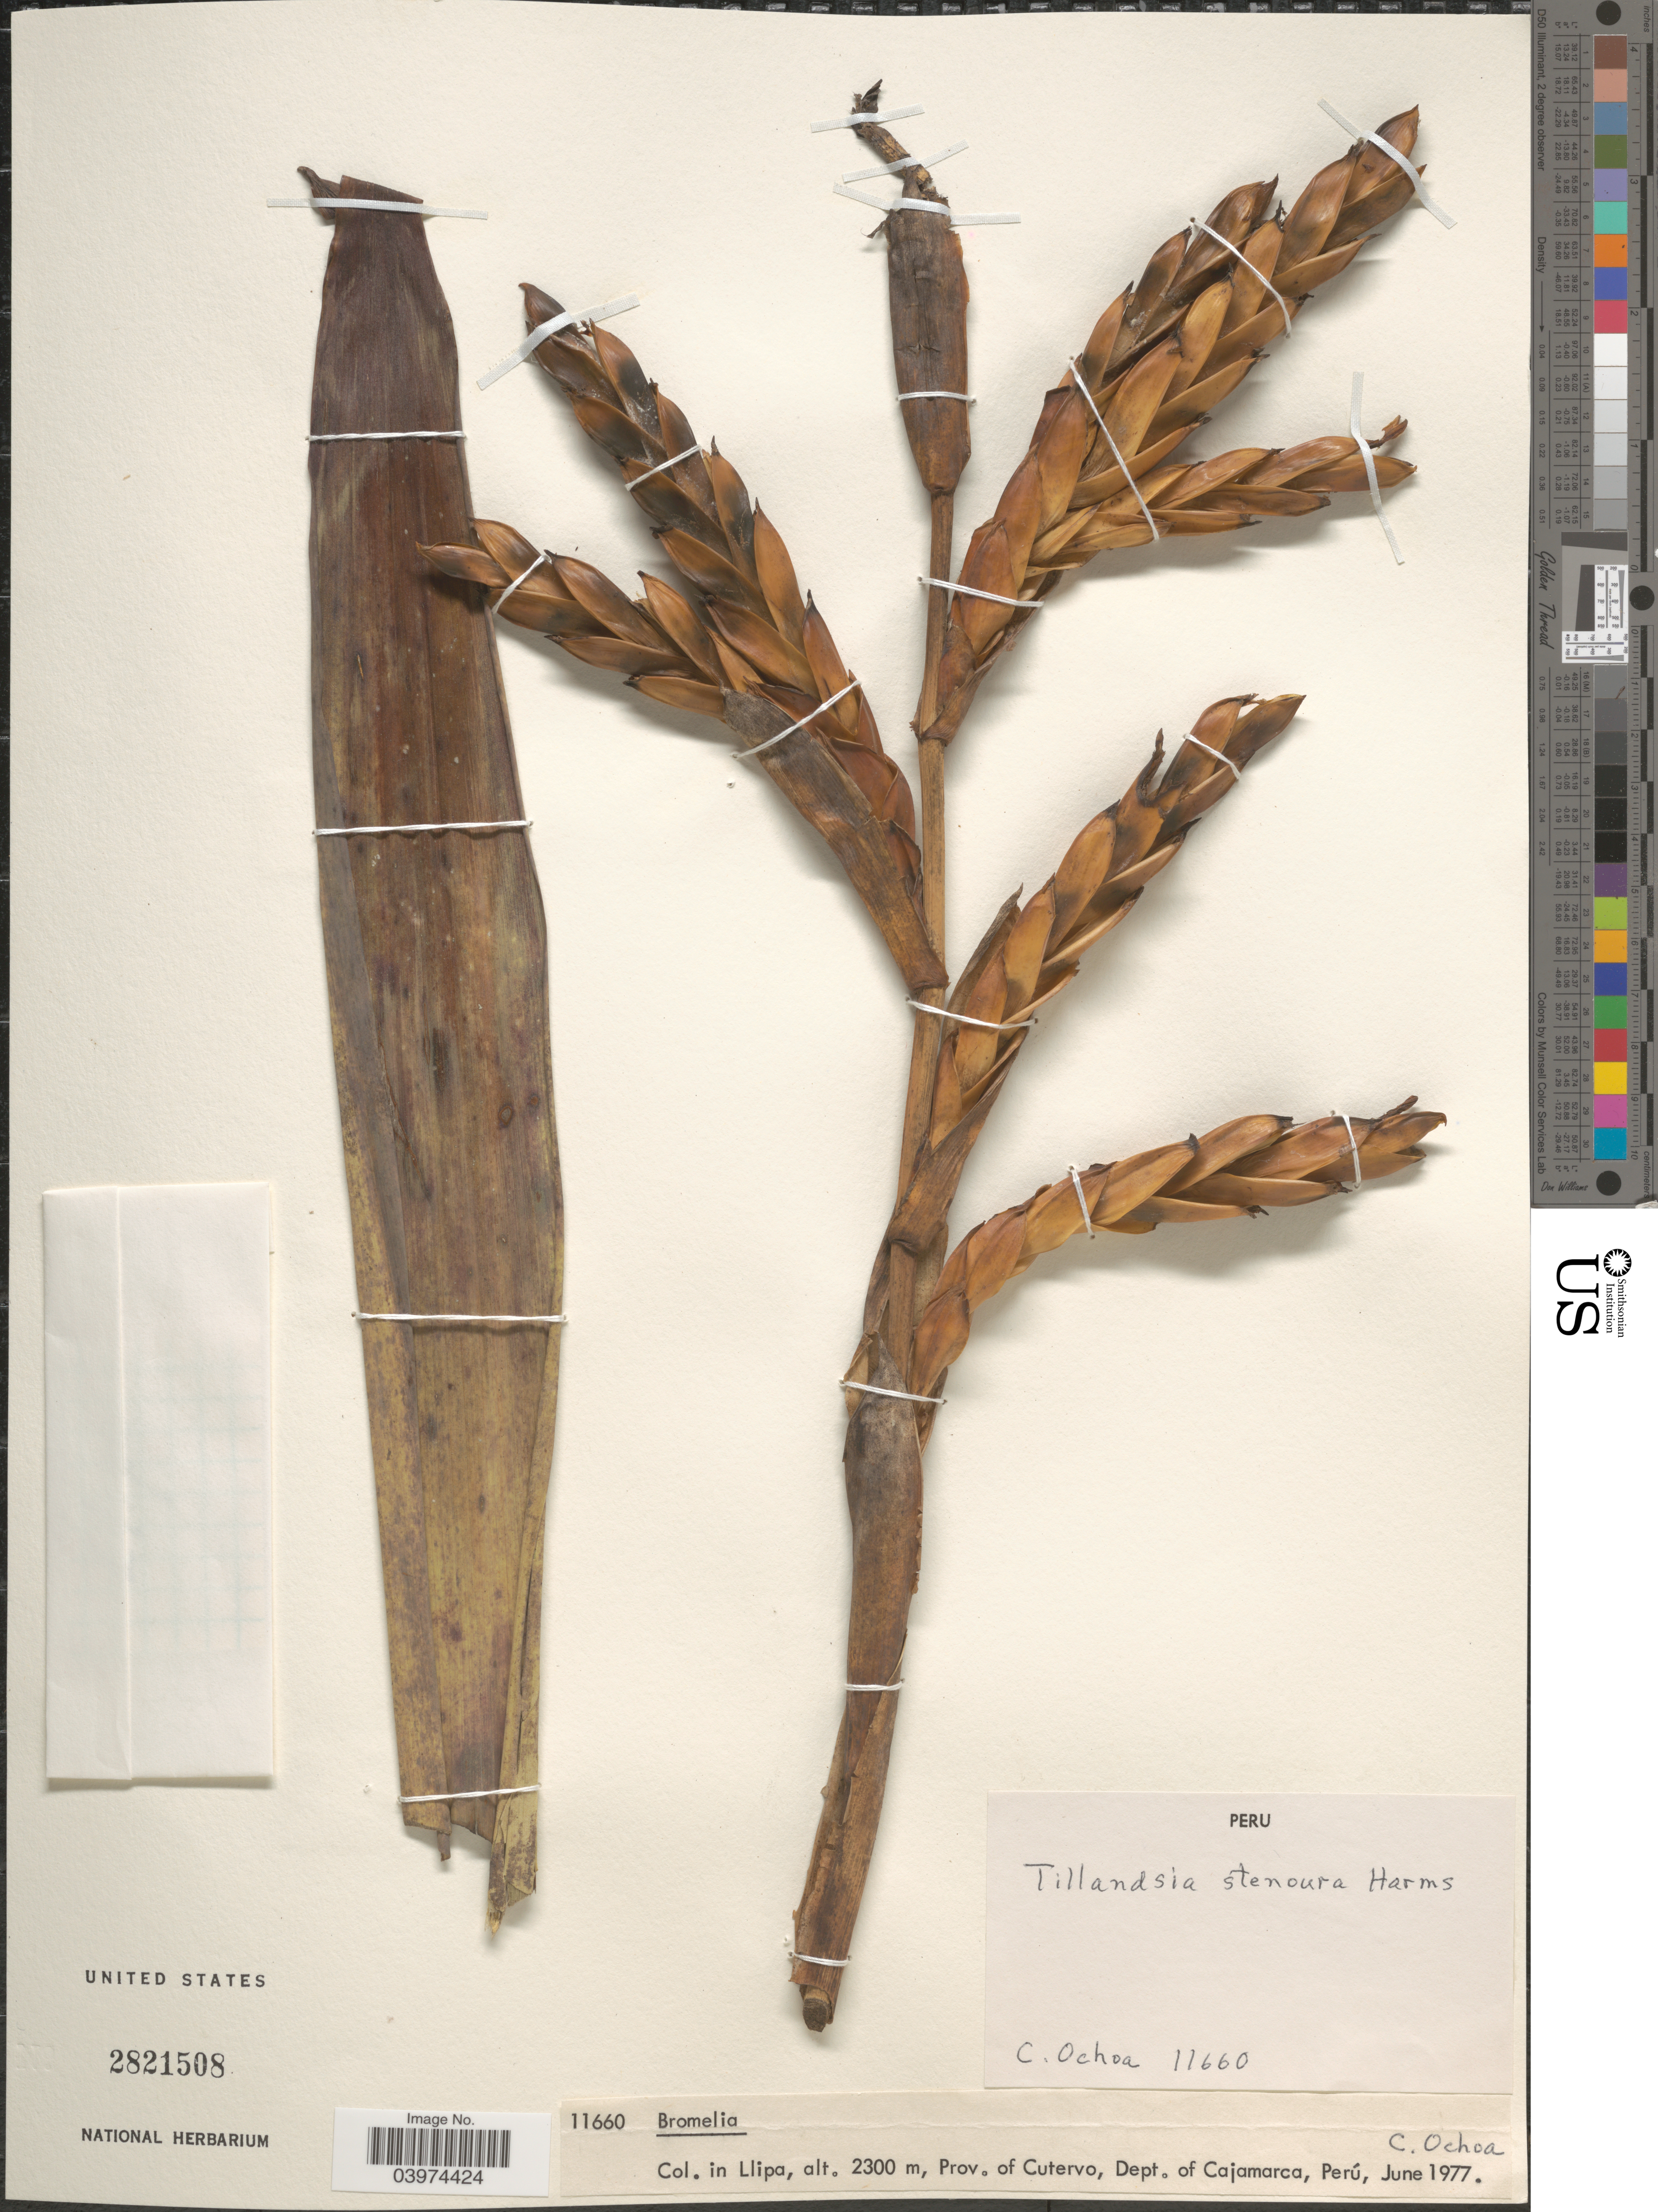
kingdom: Plantae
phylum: Tracheophyta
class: Liliopsida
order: Poales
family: Bromeliaceae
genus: Tillandsia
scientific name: Tillandsia stenoura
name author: Harms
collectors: C. Ochoa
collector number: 11660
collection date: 1977-06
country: Peru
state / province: Cajamarca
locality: In Llipa, Prov. of Cutervo, Dept. of Cajamarca.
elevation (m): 2300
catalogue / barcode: US 2821508